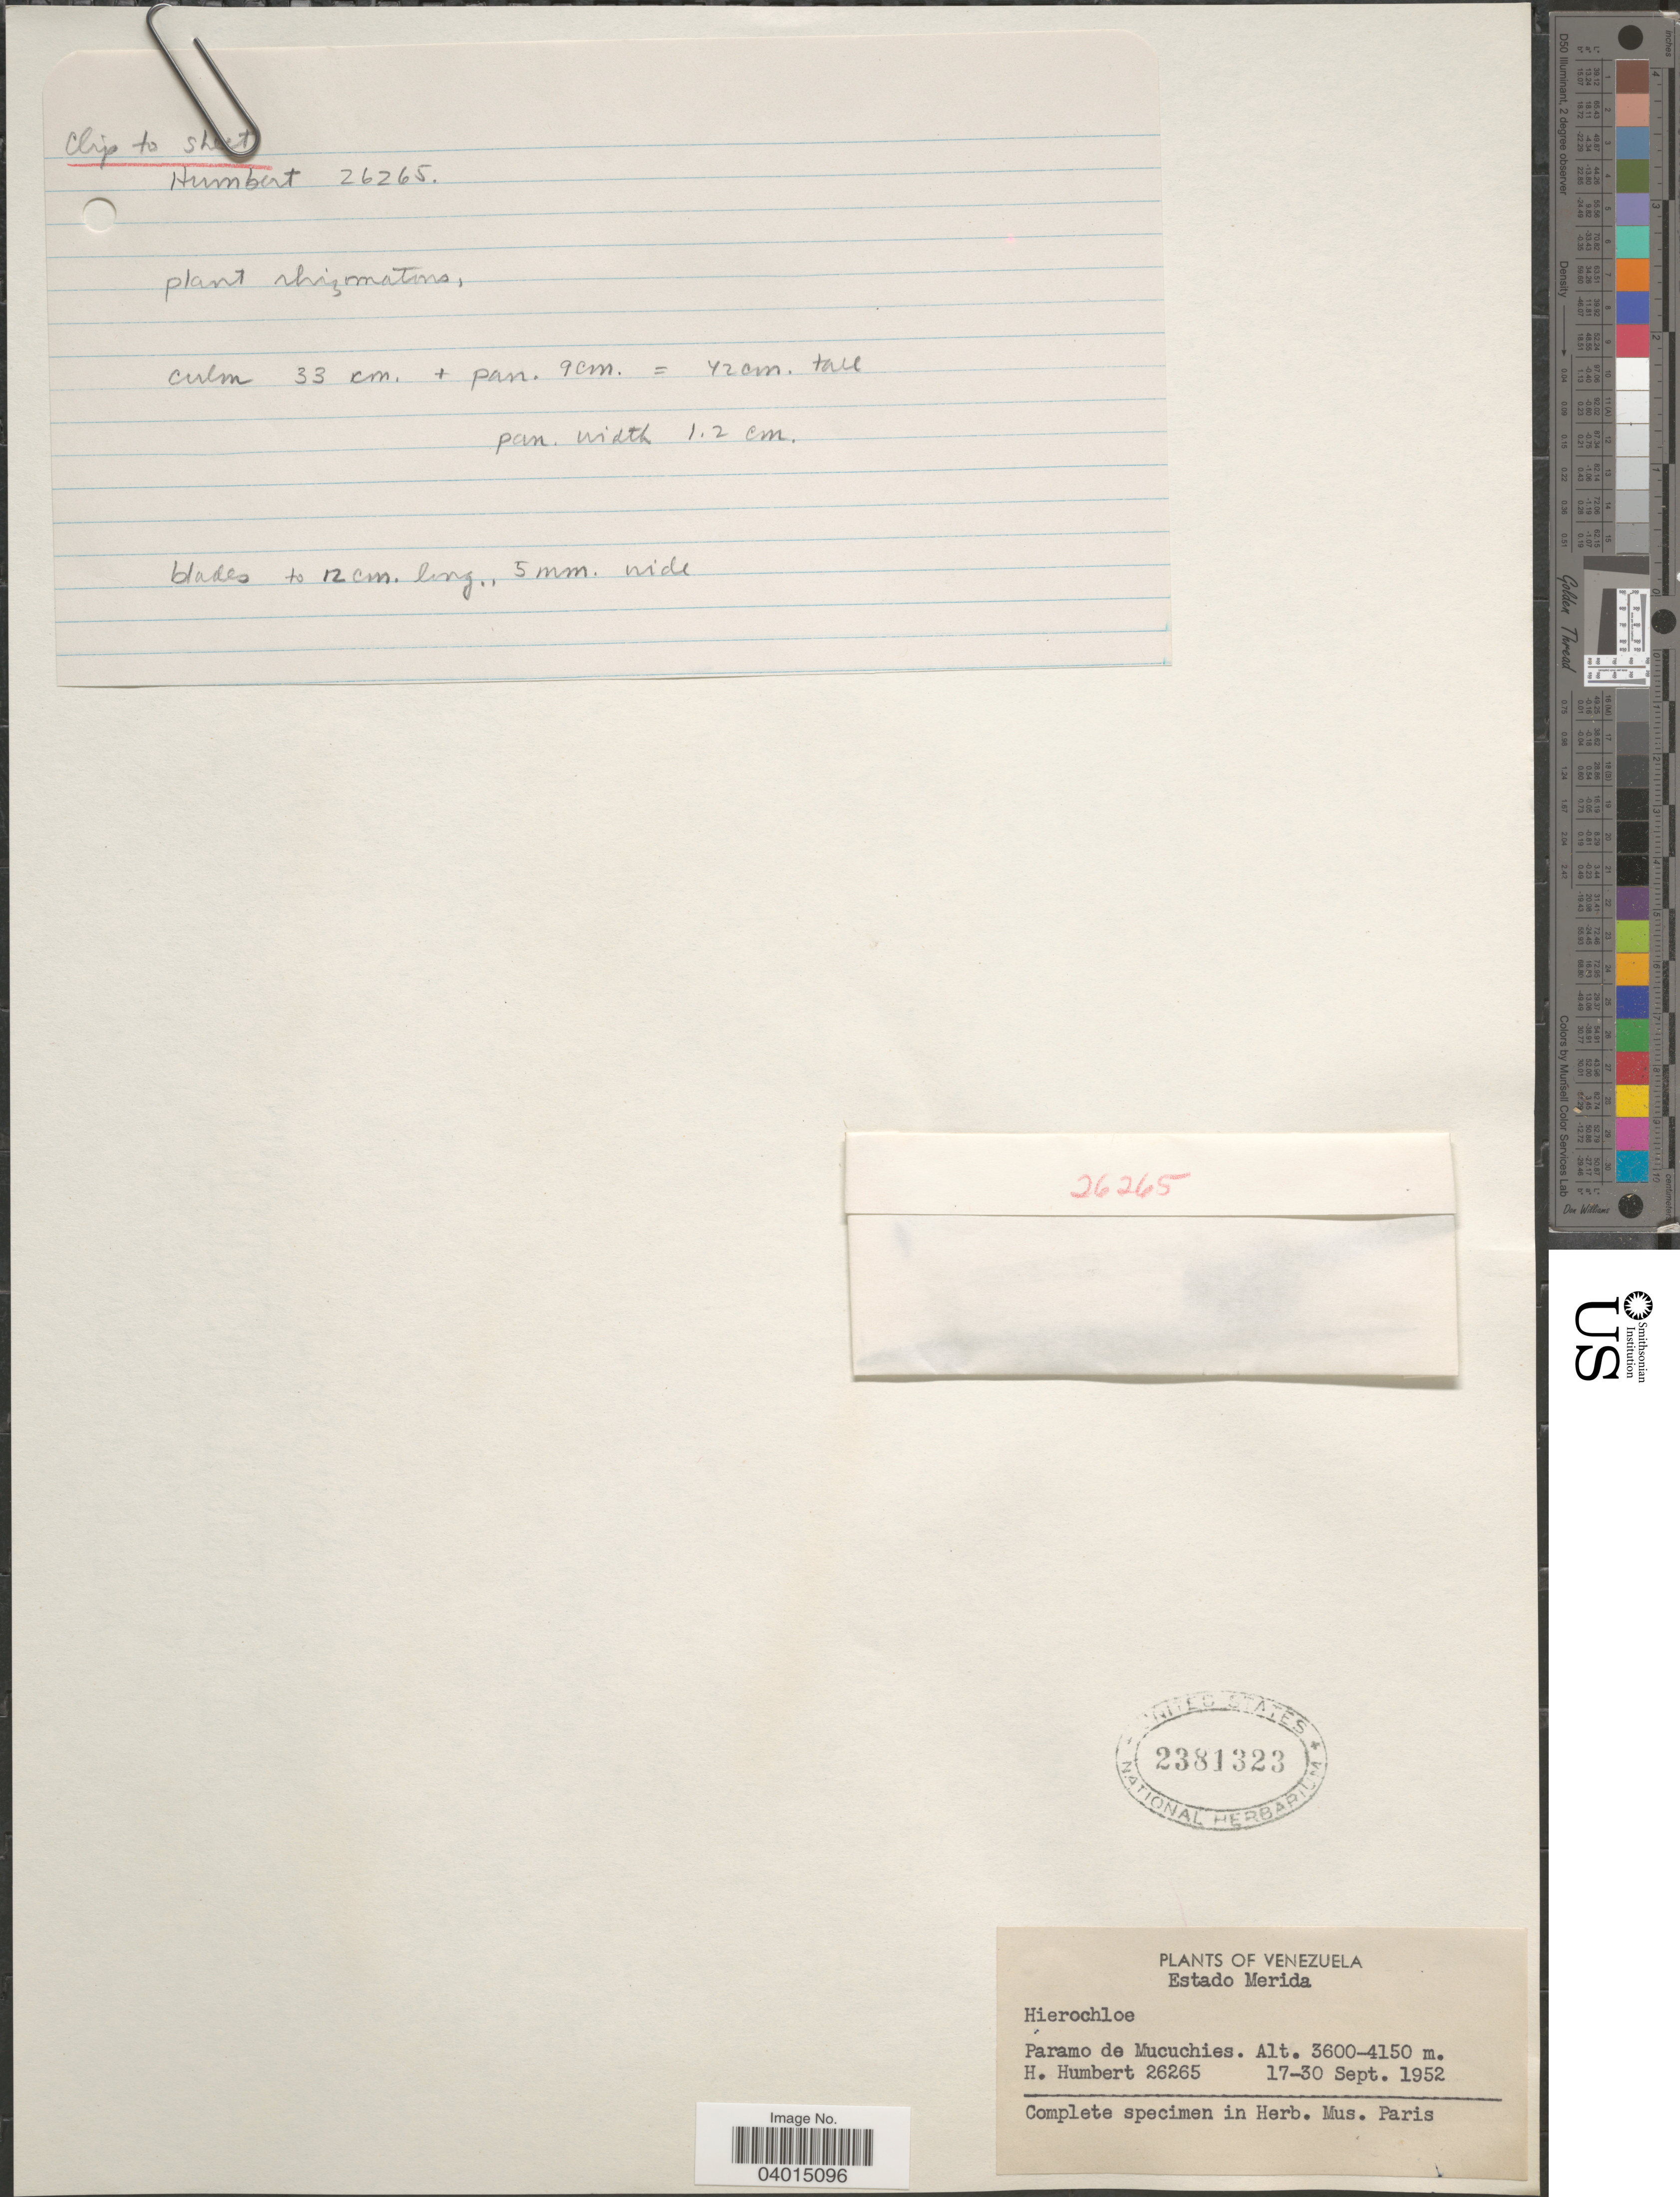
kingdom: Plantae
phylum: Tracheophyta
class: Liliopsida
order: Poales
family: Poaceae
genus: Anthoxanthum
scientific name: Anthoxanthum davidsei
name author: (R.W. Pohl) Veldkamp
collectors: H. Humbert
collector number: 26265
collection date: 1952-09-17/1952-09-30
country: Venezuela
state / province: Merida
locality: Paramo de Mucuchies.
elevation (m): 3600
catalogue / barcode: US 2381323